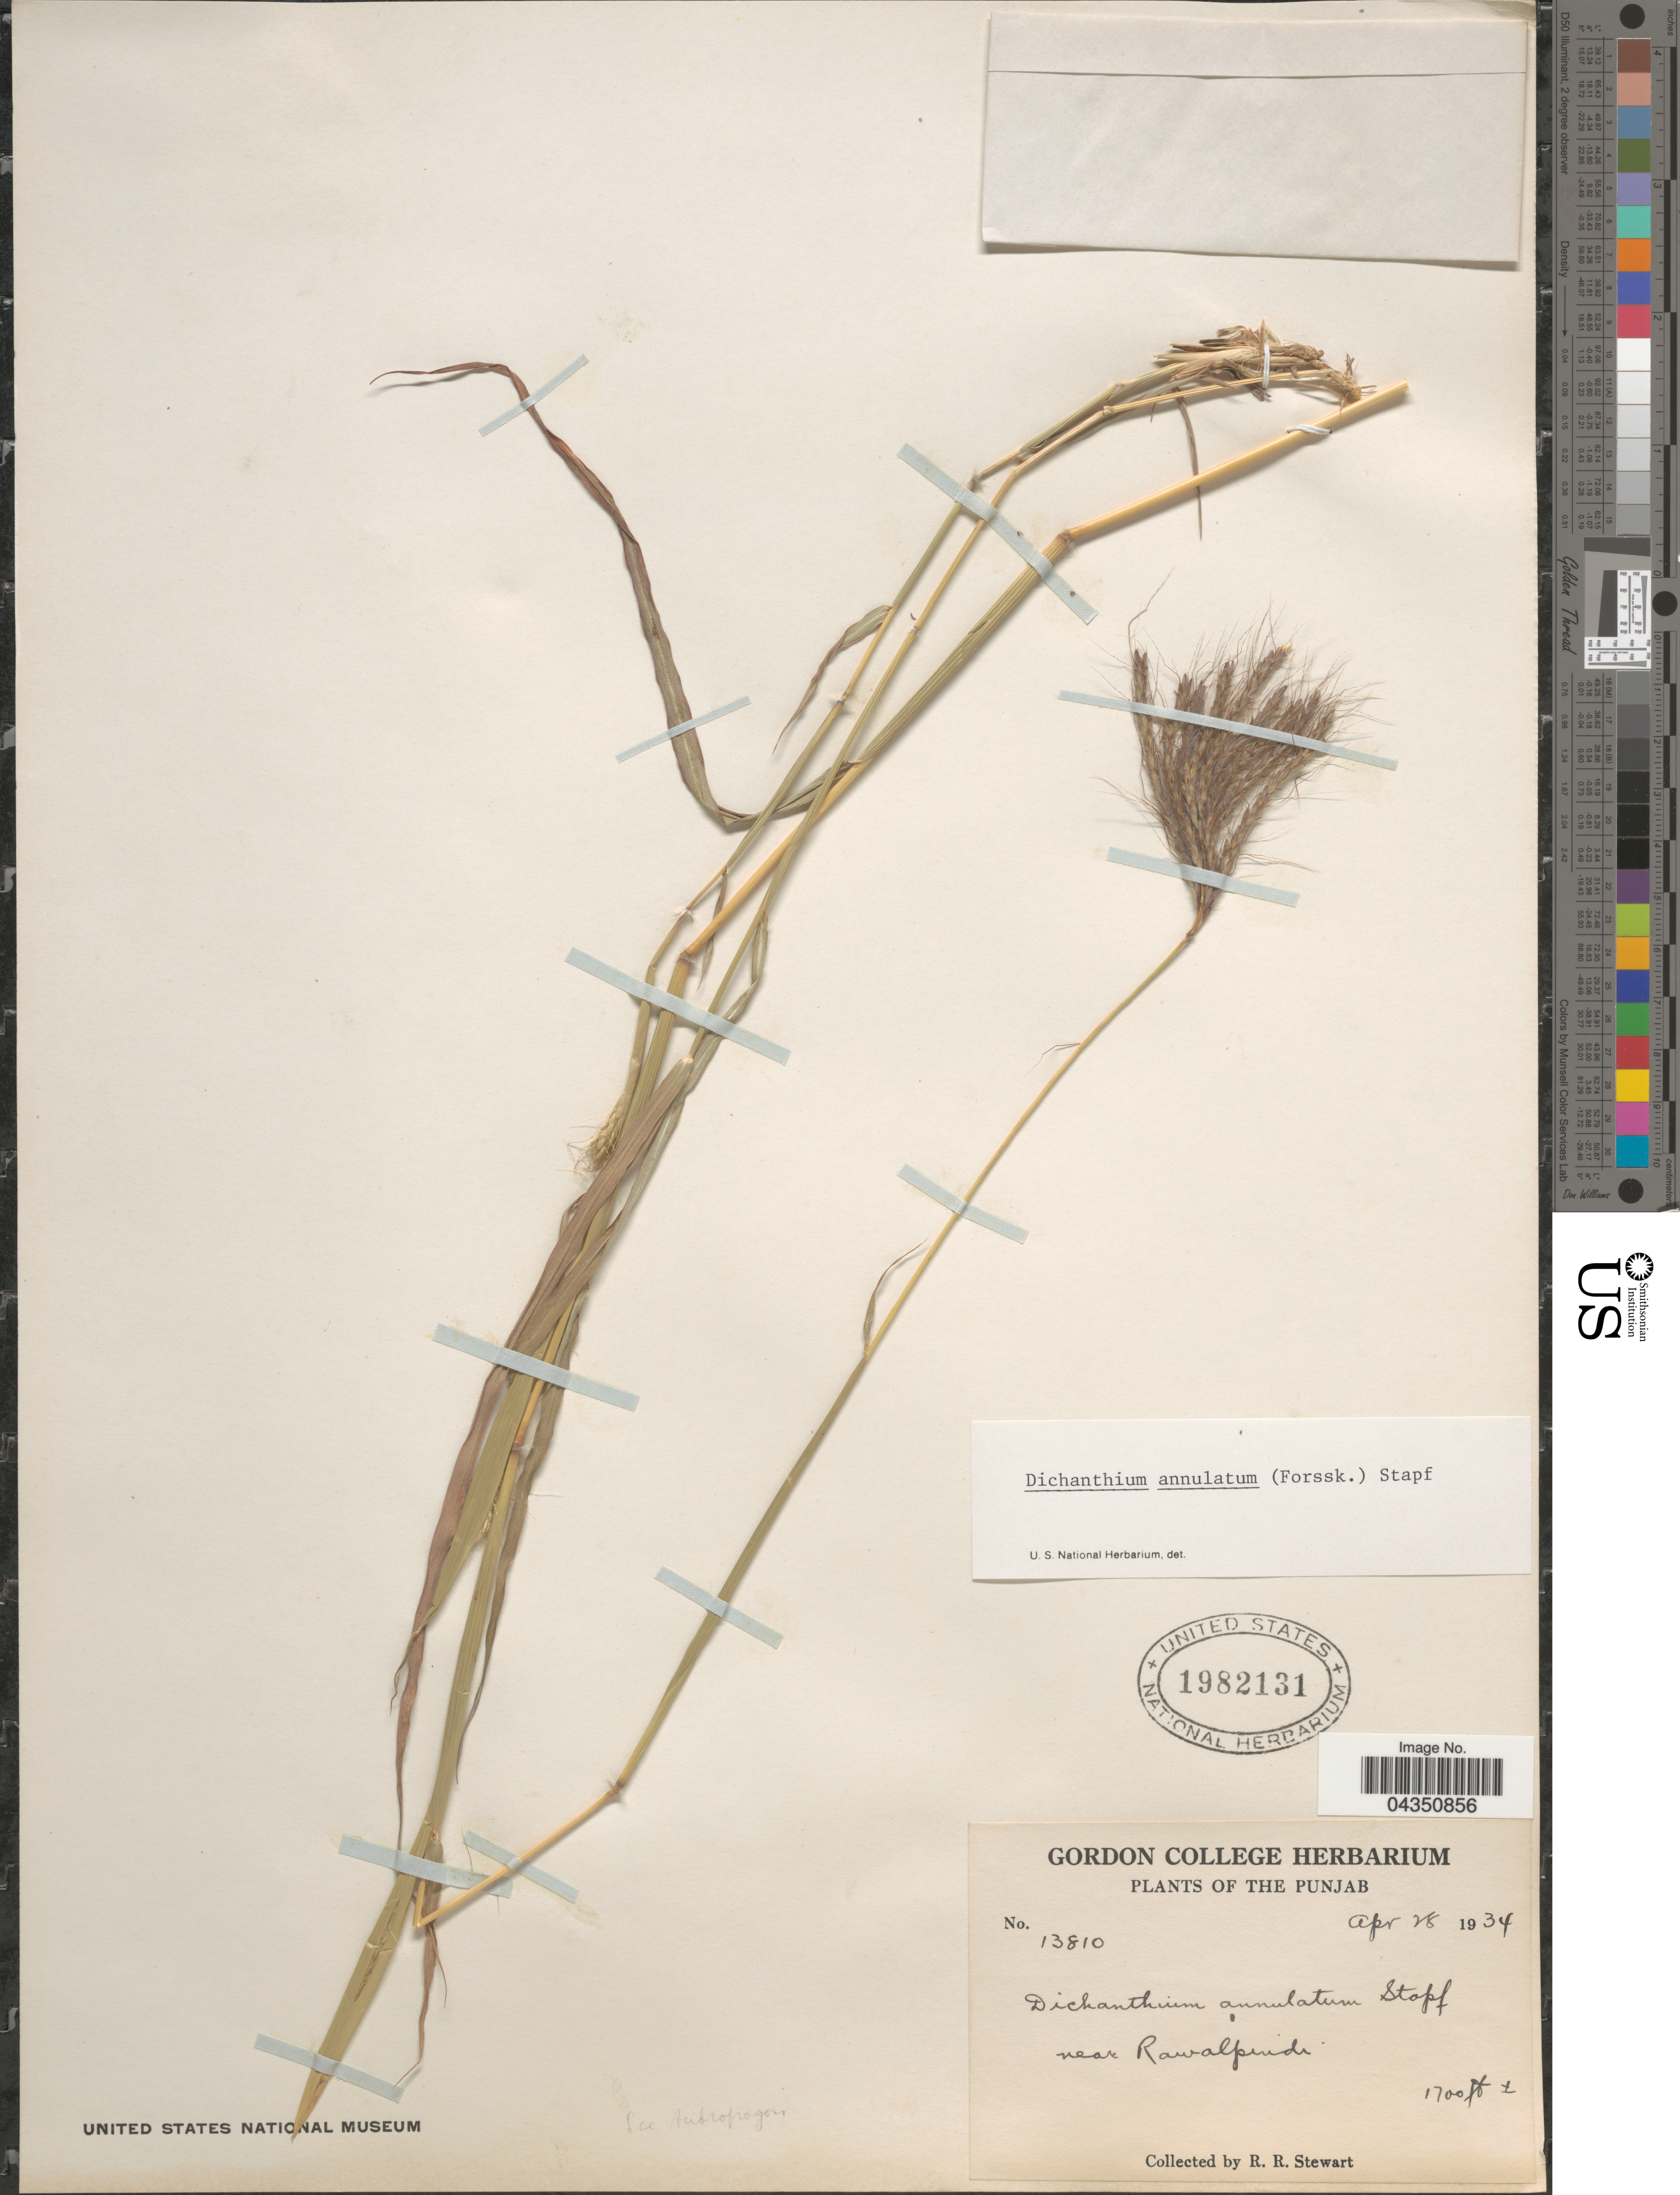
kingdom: Plantae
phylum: Tracheophyta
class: Liliopsida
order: Poales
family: Poaceae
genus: Dichanthium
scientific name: Dichanthium annulatum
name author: (Forssk.) Stapf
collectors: R. Stewart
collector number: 13810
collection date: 1934-04-28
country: Pakistan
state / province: Punjab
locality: The Punjab. Near Rawalpindi.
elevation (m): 518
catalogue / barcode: US 1982131